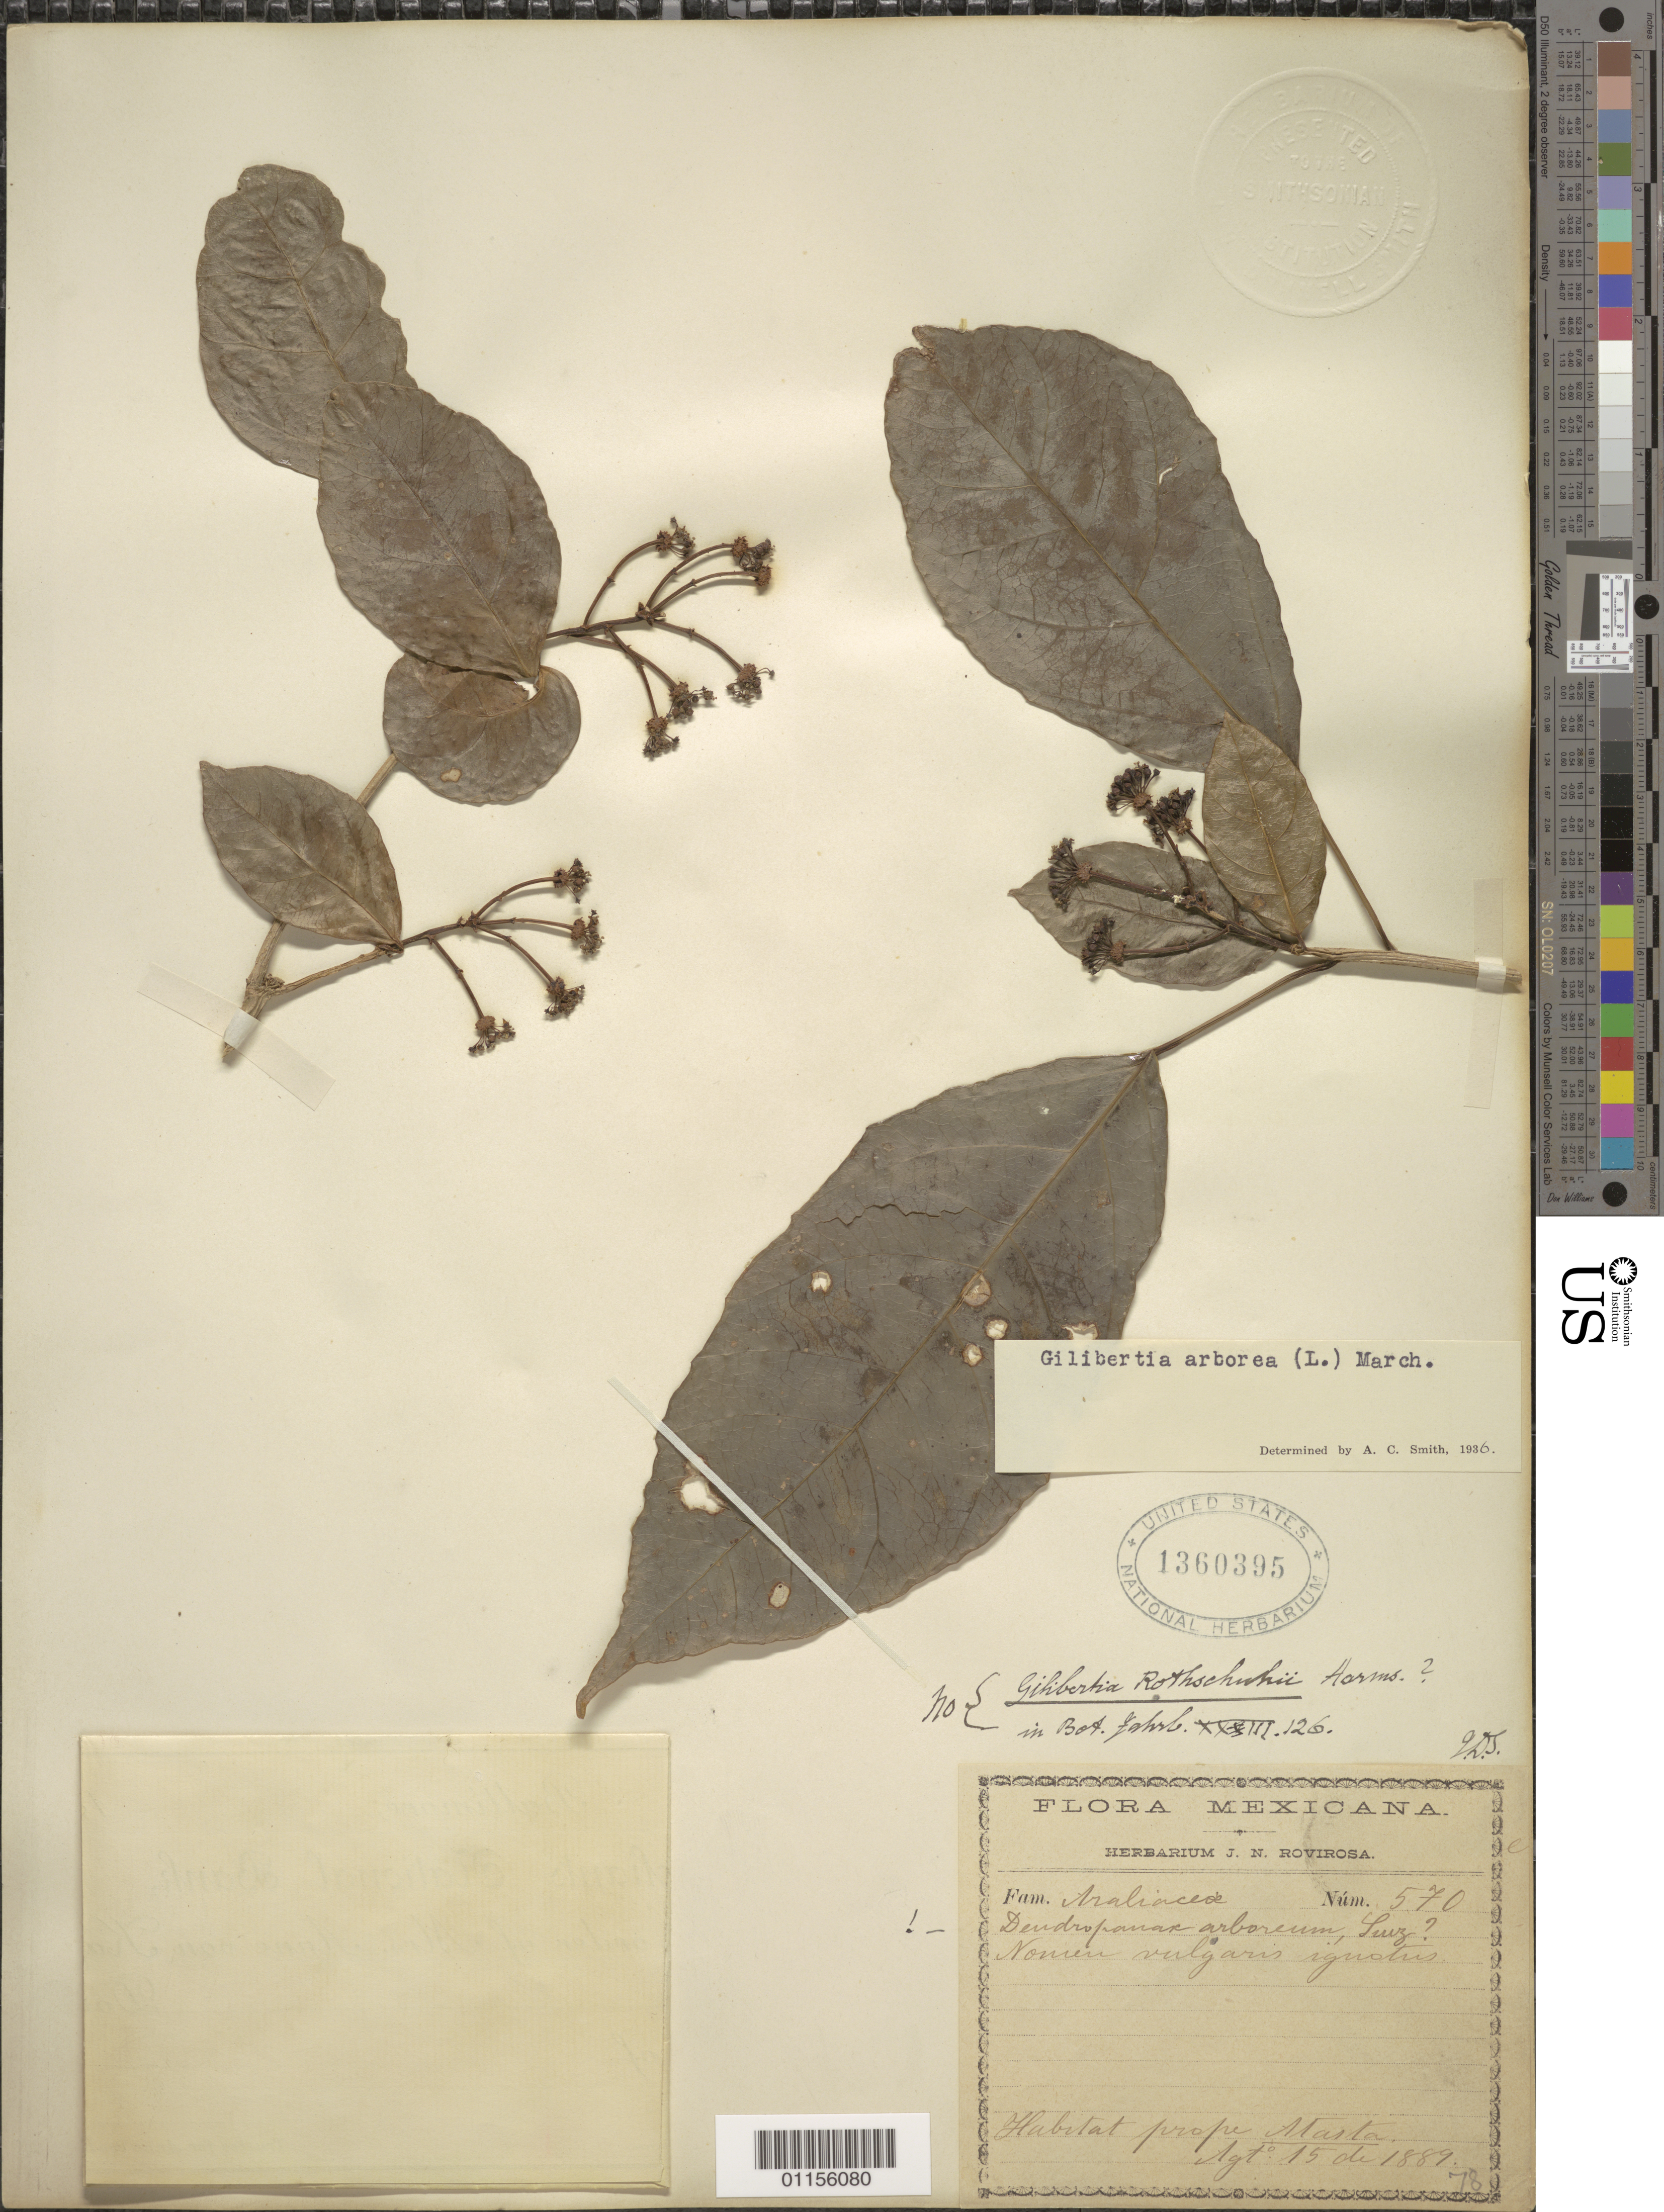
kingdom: Plantae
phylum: Tracheophyta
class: Magnoliopsida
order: Apiales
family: Araliaceae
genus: Dendropanax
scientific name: Dendropanax arboreus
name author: (L.) Decne. & Planch.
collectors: ex herb. J.N. Rovirosa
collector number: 570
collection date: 1889-08-15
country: Mexico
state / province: Campeche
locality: Atasta.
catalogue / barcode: US 1360395